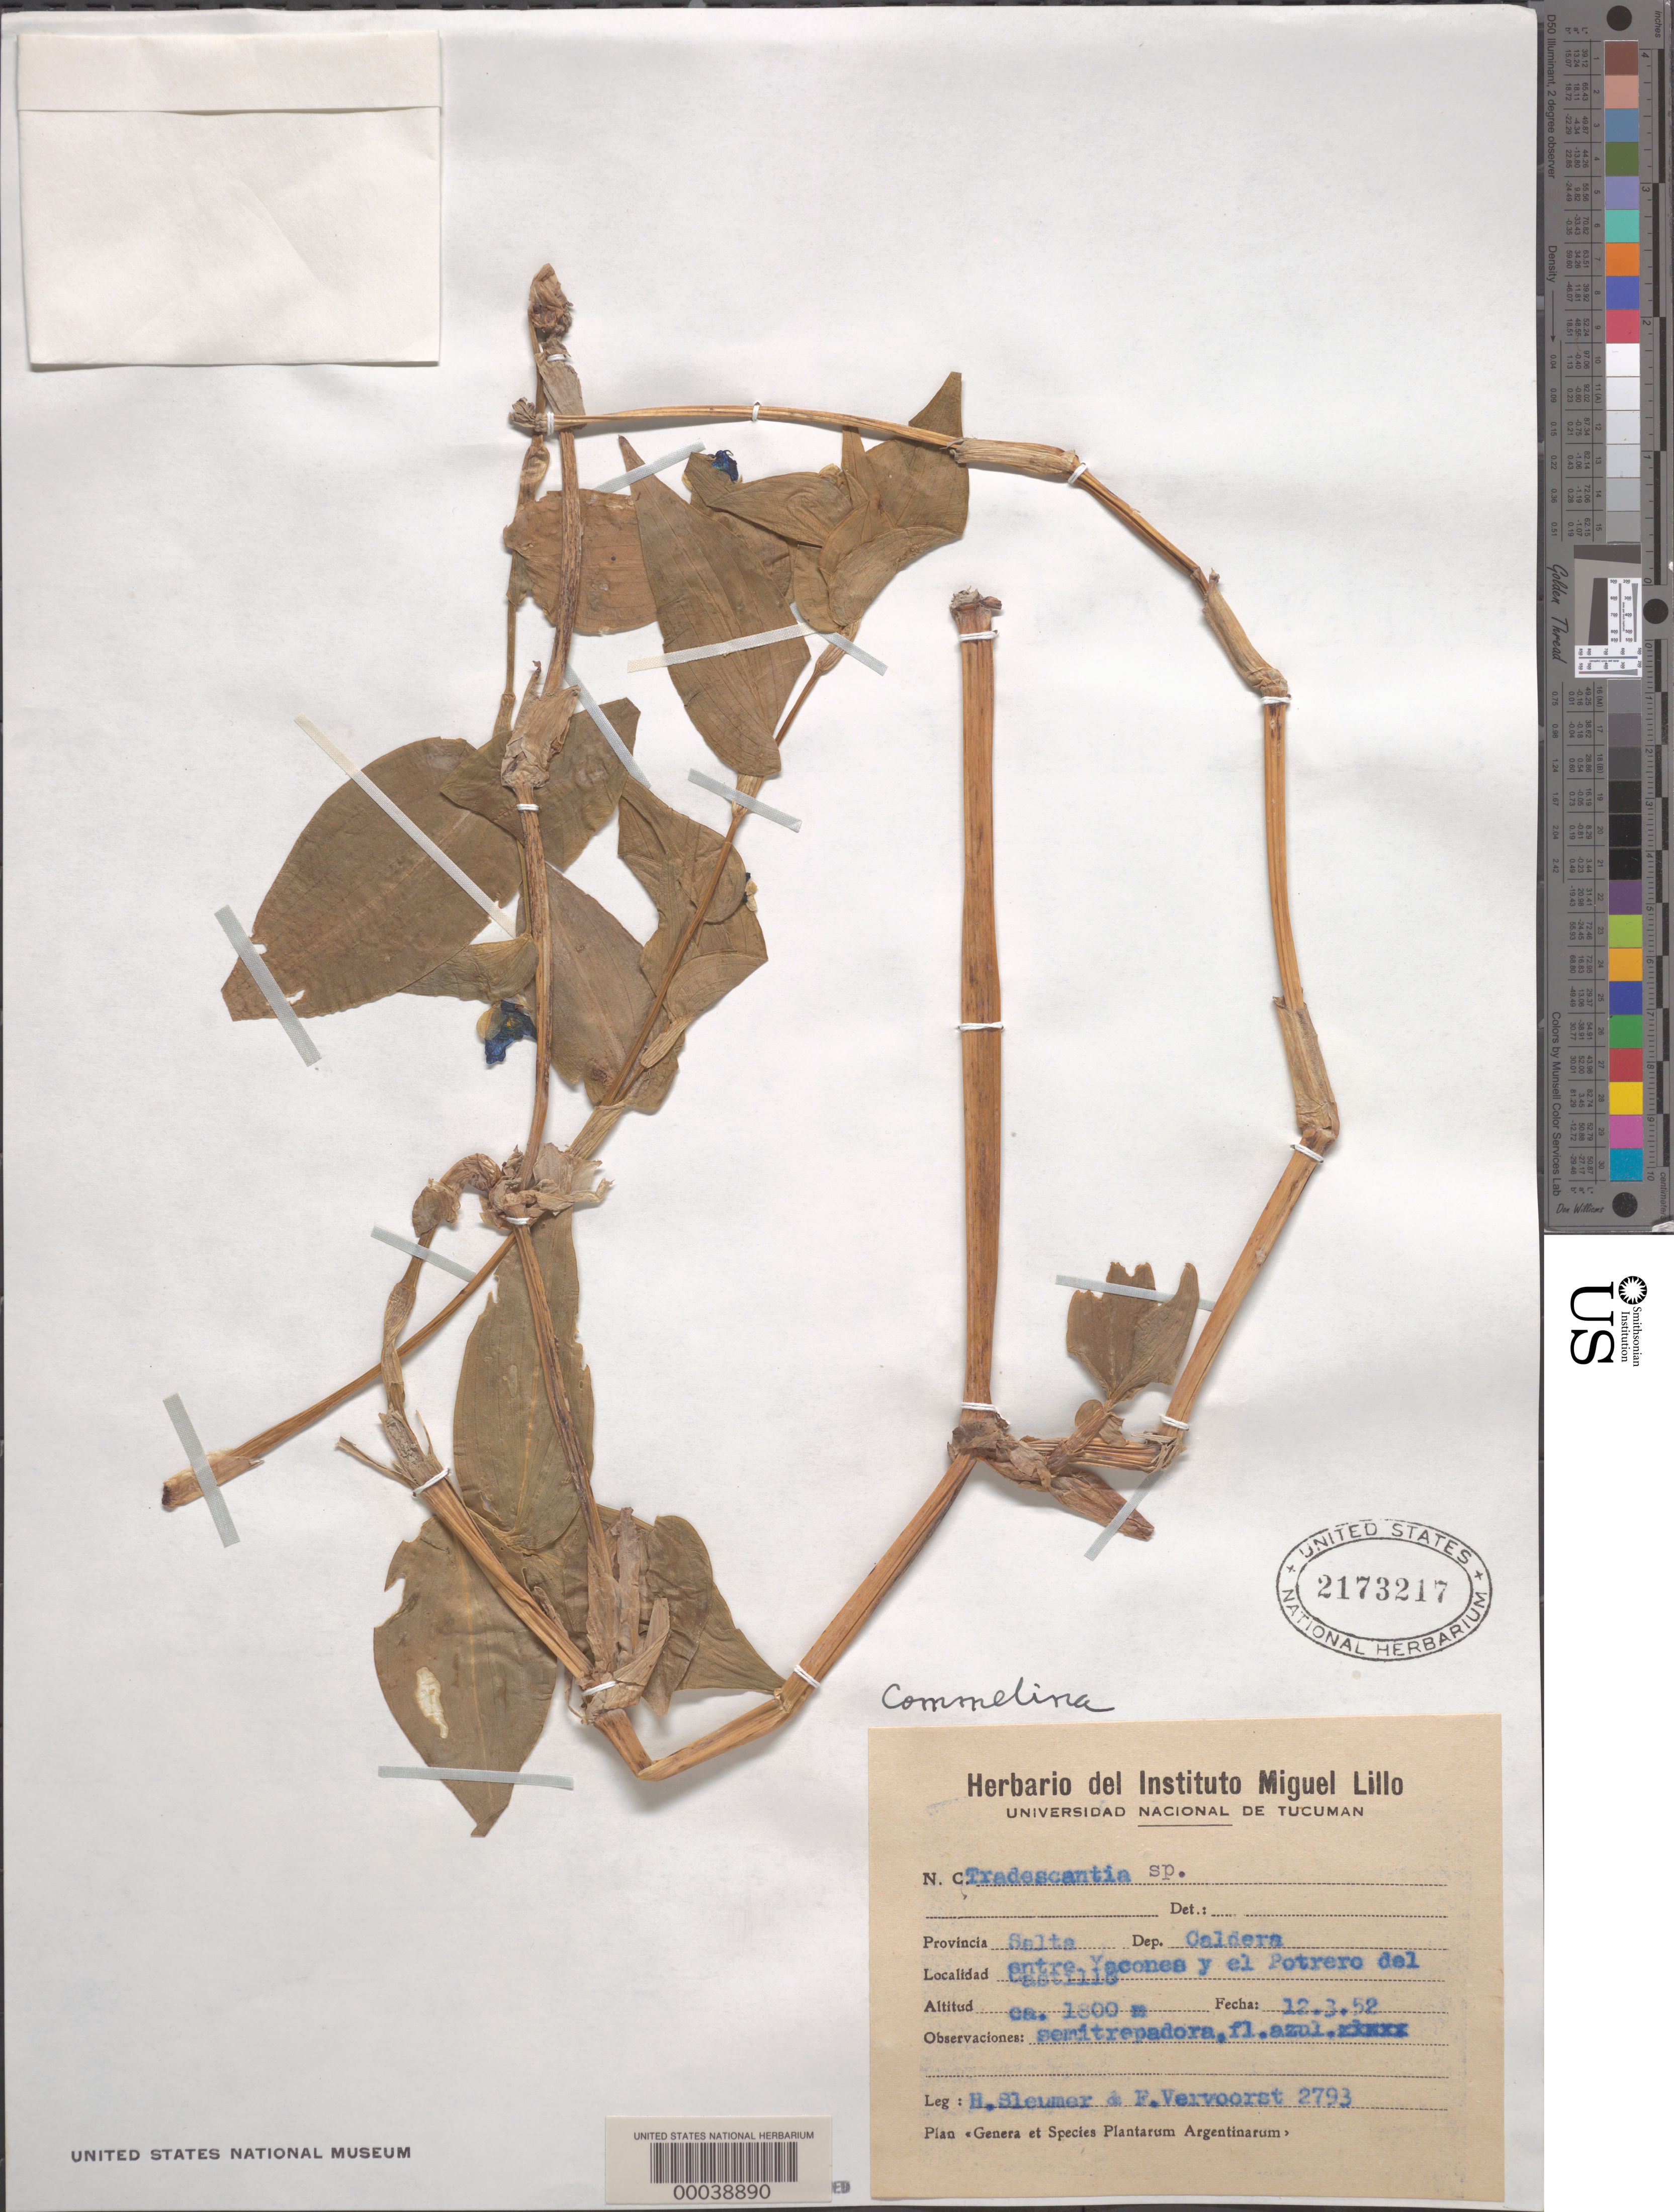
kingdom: Plantae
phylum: Tracheophyta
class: Liliopsida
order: Commelinales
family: Commelinaceae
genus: Commelina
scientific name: Commelina quitensis var. mandonii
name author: C.B. Clarke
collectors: H. O. Sleumer & F. B. Vervoorst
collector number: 2793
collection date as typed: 12 Mar 1952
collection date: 1952-03-12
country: Argentina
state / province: Salta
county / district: Caldera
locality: Between Yacones and el Potrero del Castillo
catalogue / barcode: US 2173217